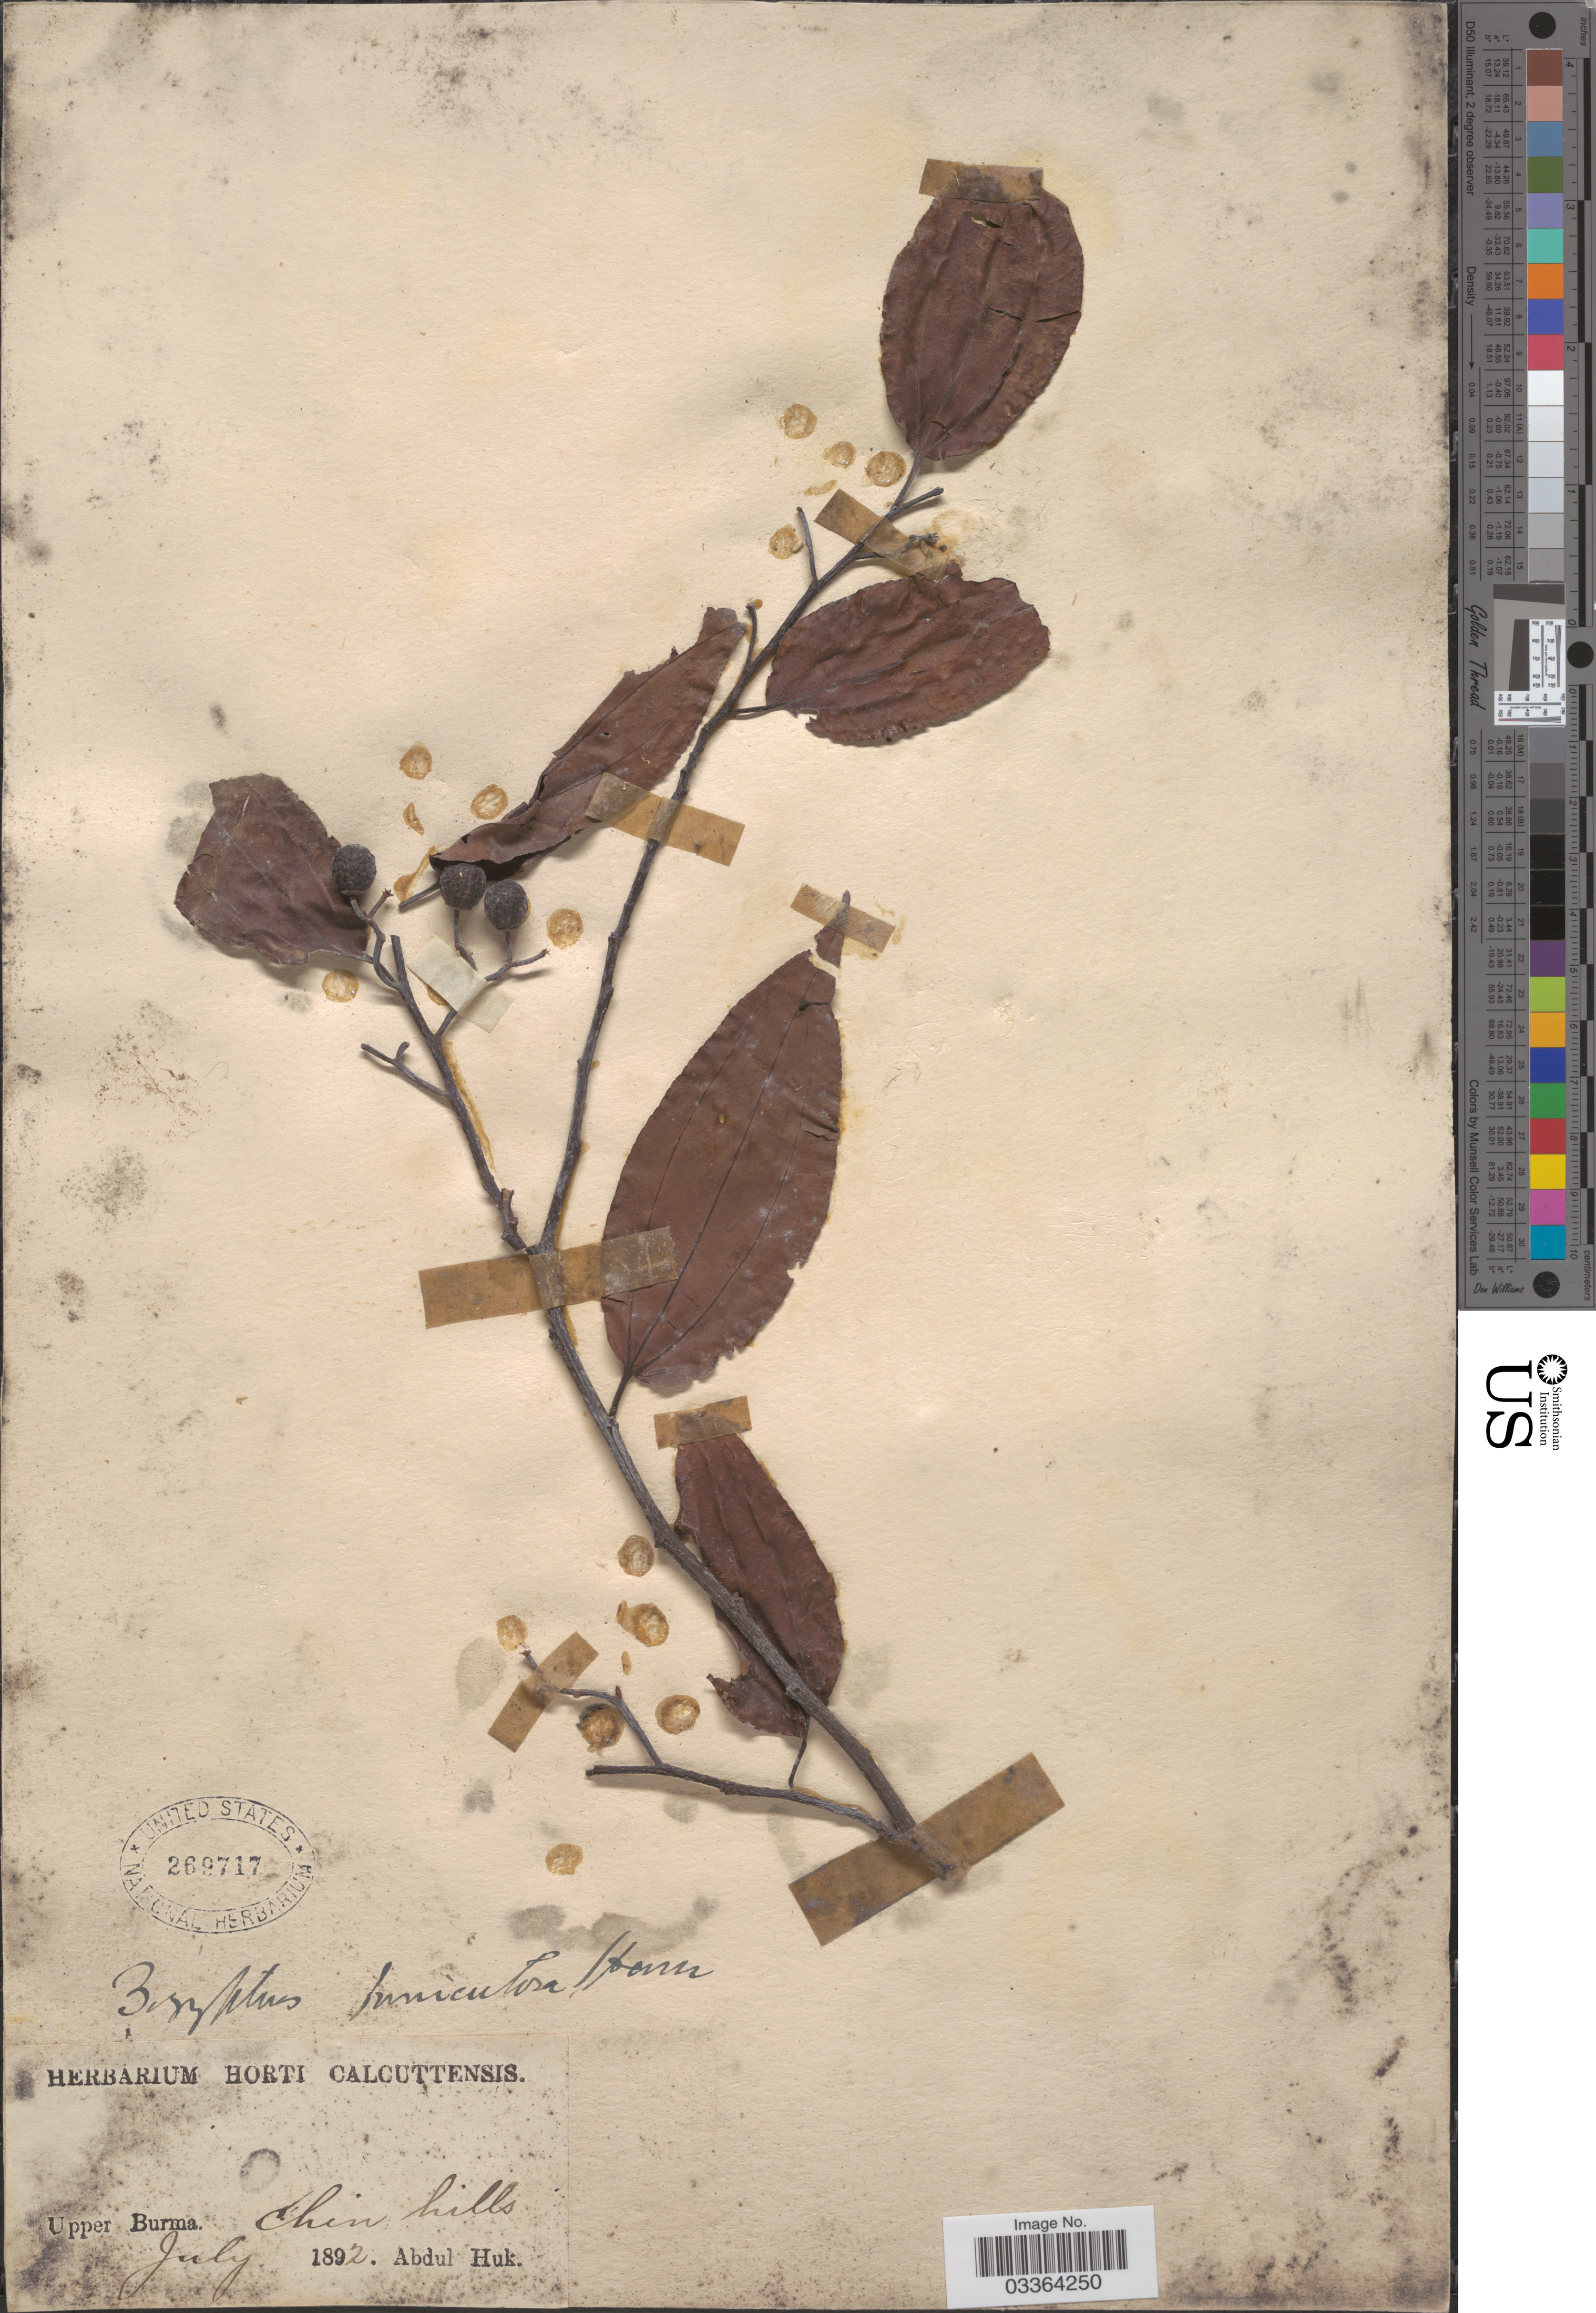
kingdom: Plantae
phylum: Tracheophyta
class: Magnoliopsida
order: Rosales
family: Rhamnaceae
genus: Ziziphus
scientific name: Ziziphus funiculosa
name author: Ham.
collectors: A. Huk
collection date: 1892-07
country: Myanmar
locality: Upper Burma.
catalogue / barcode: US 269717